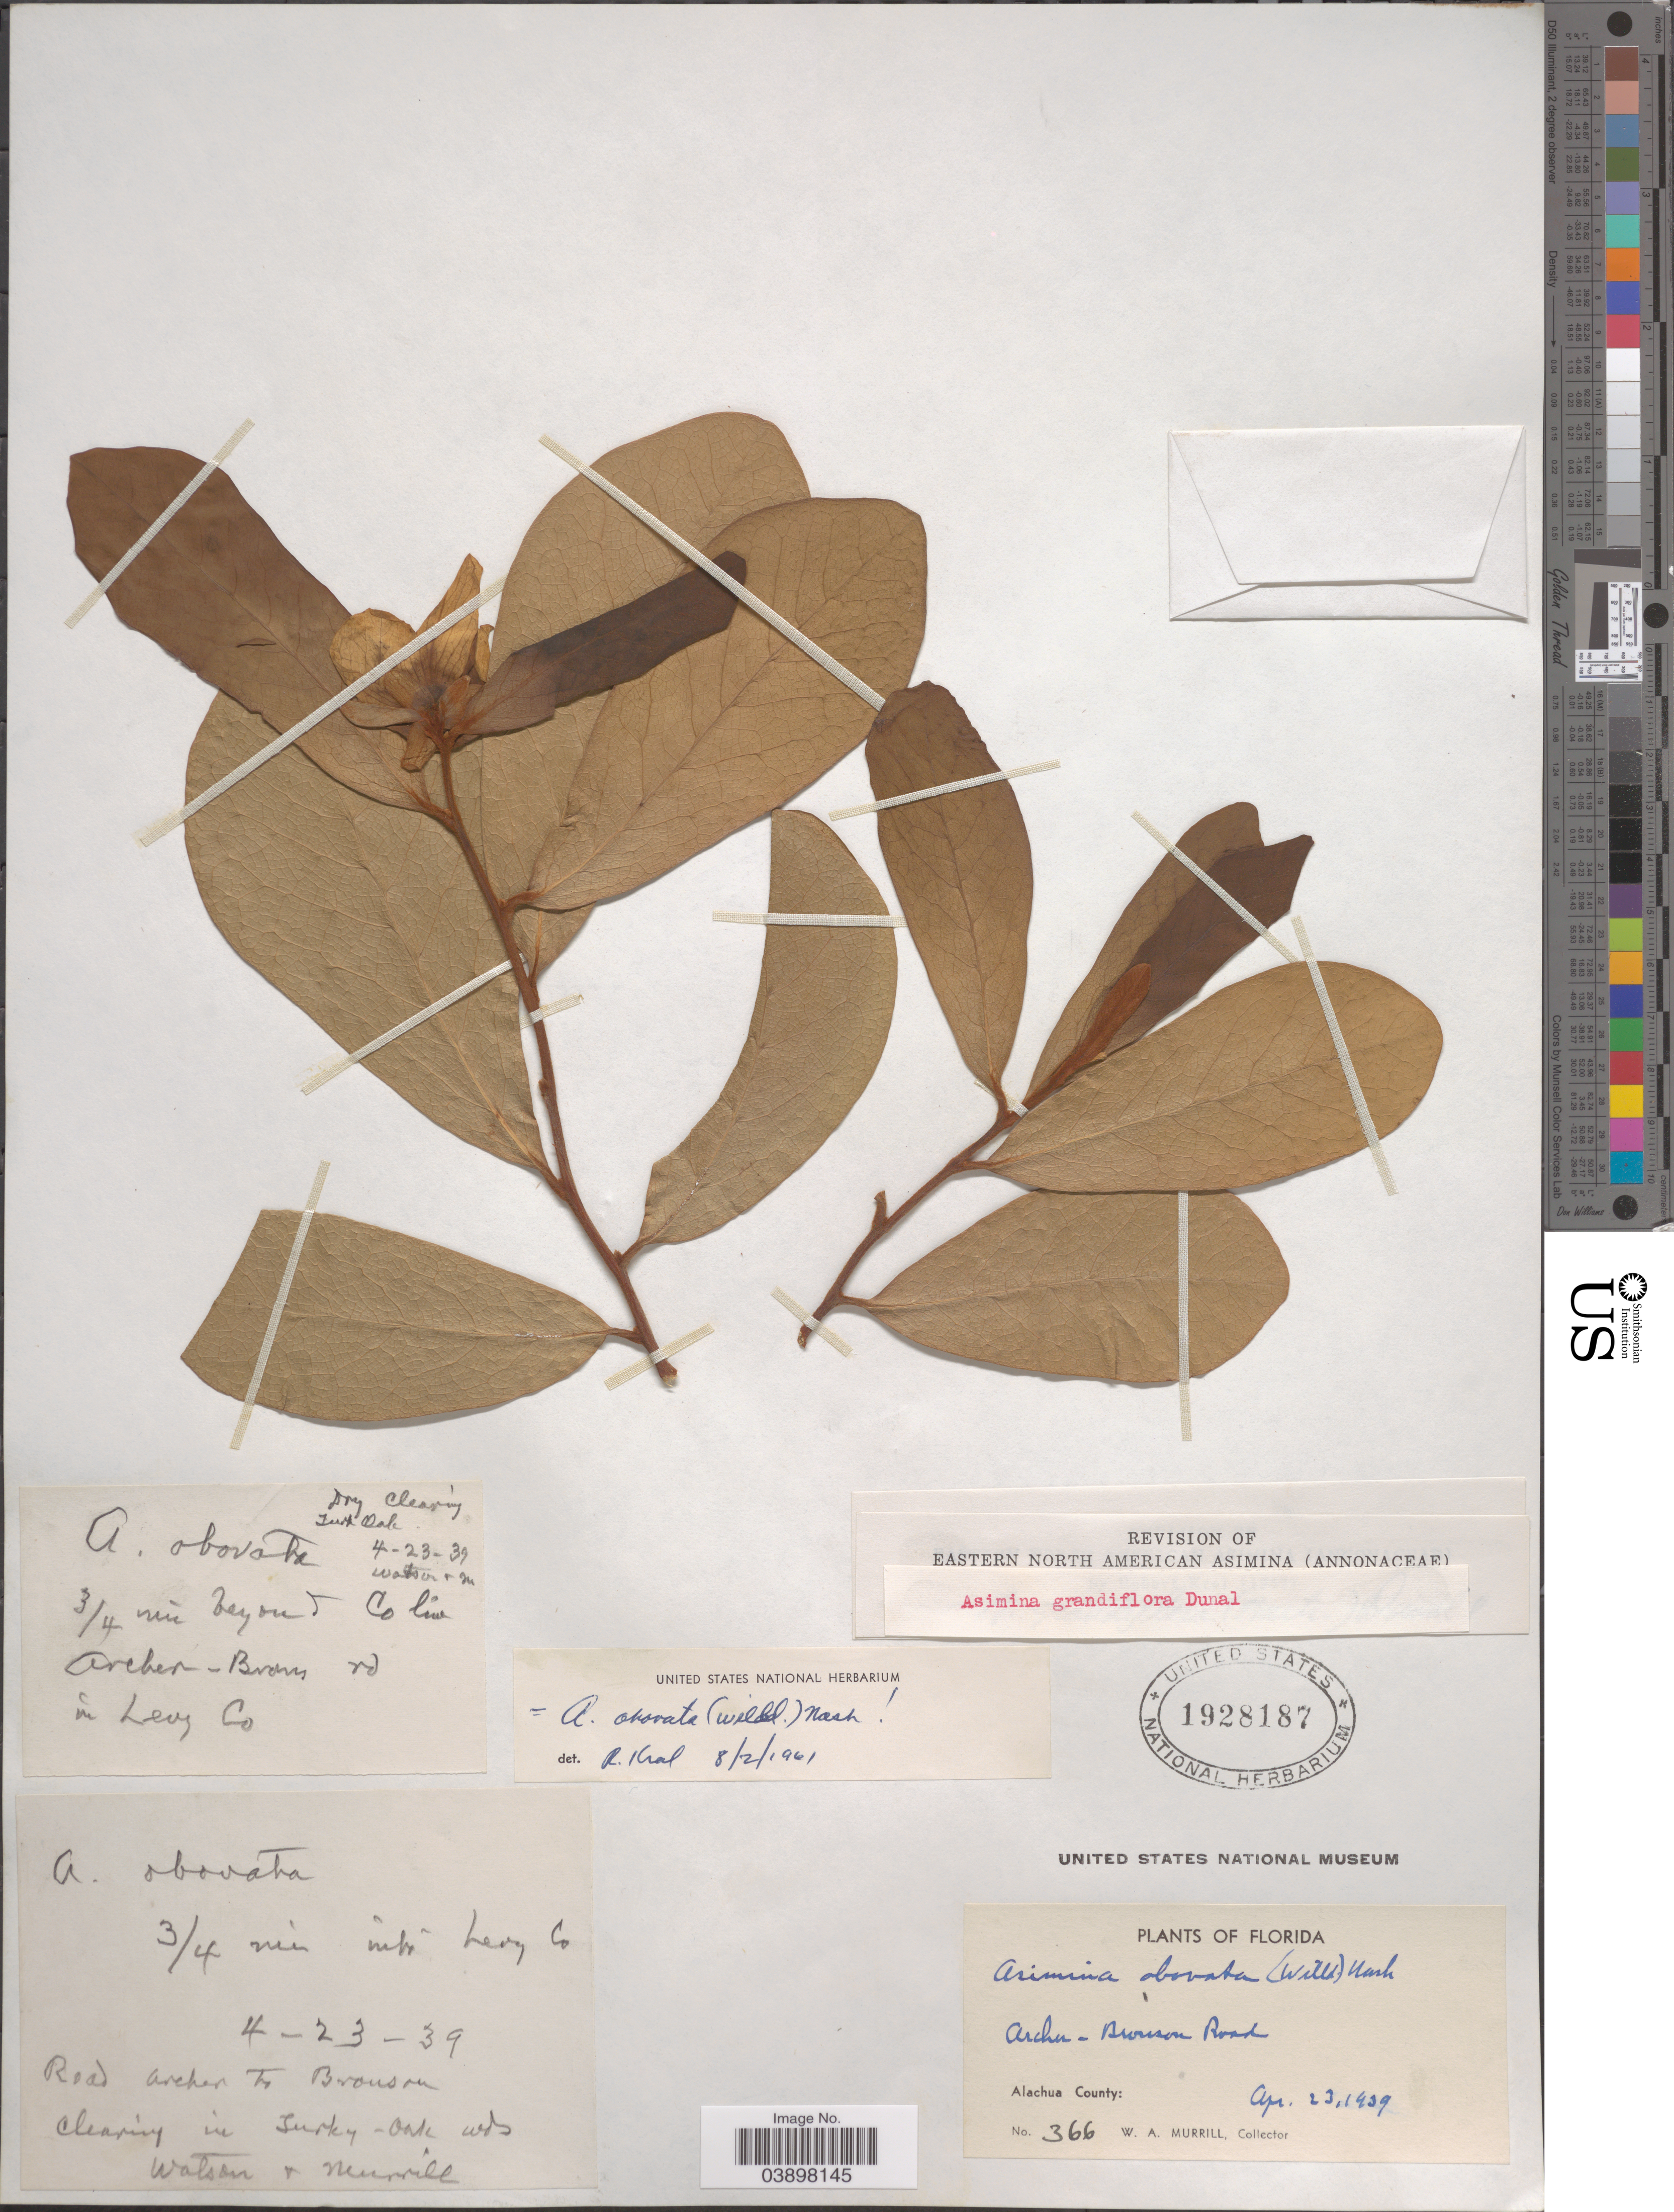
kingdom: Plantae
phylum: Tracheophyta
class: Magnoliopsida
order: Magnoliales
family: Annonaceae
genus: Asimina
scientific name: Asimina obovata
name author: (Willd.) Nash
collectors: -- Watson & W. A. Murrill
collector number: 366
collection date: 1939-04-23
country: United States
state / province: Florida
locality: Archer-Bronson Road. Alachua County. ¾ mi into Levy Co.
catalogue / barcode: US 1928187